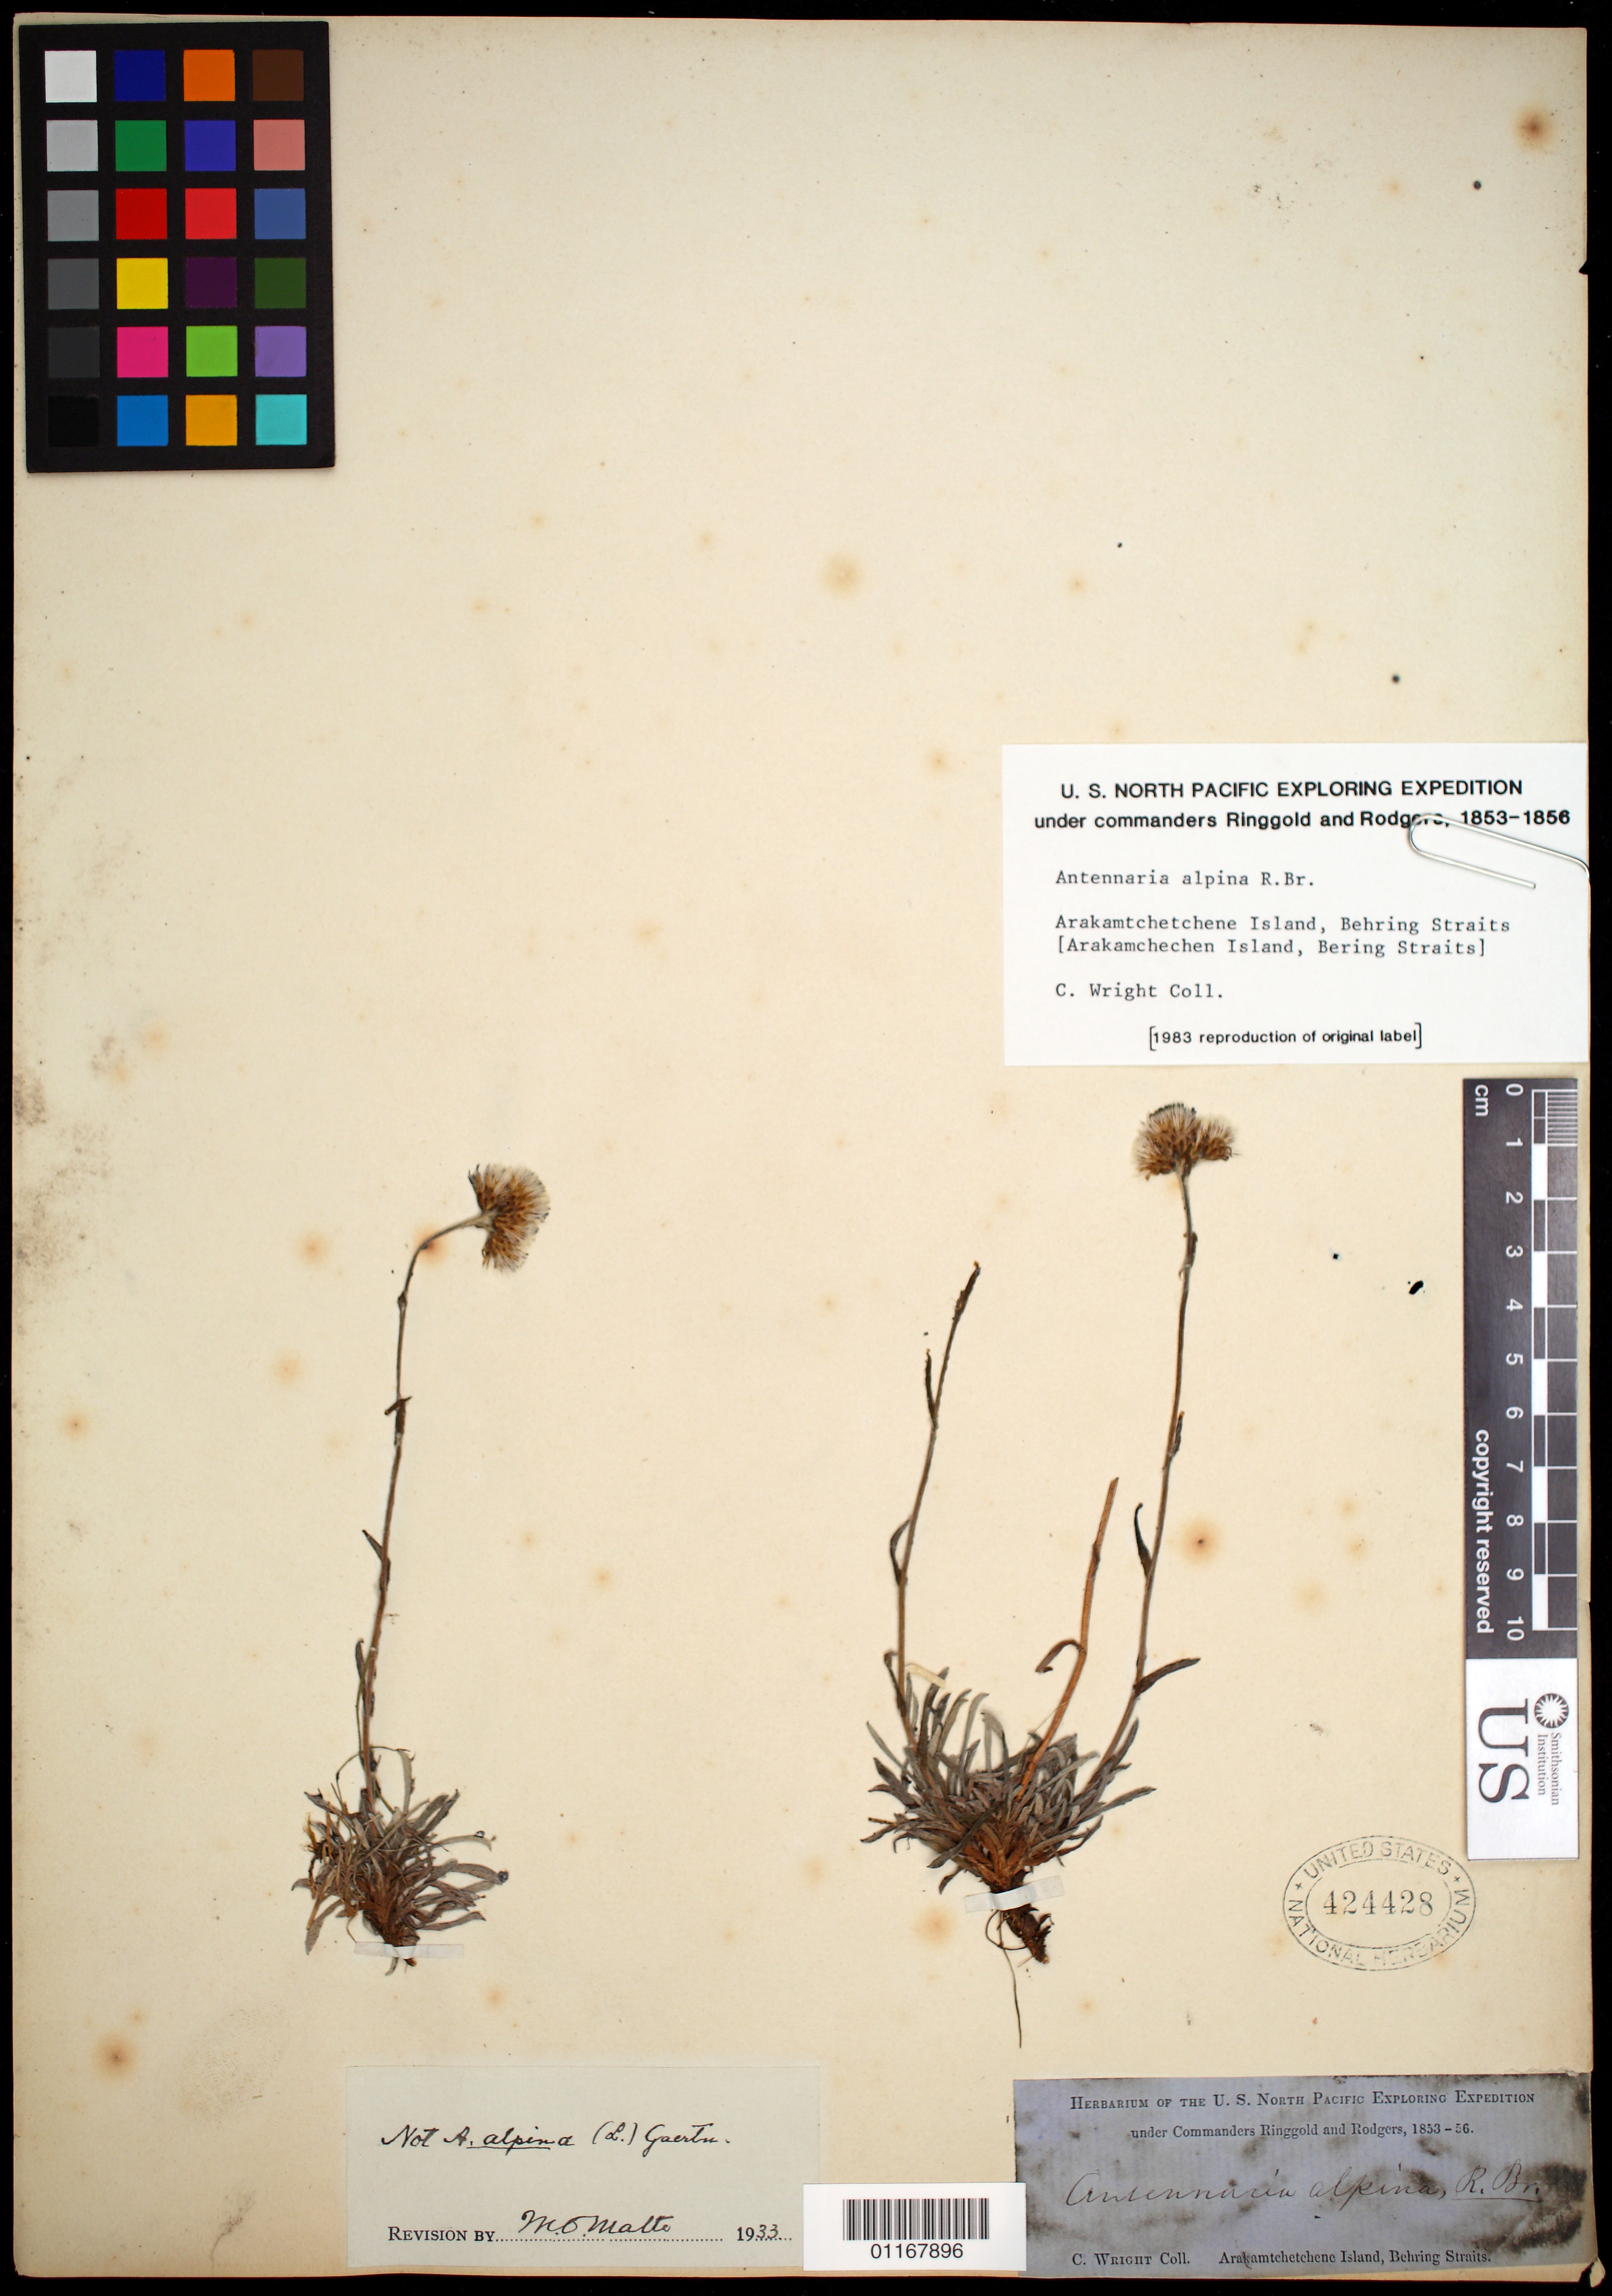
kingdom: Plantae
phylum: Tracheophyta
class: Magnoliopsida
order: Asterales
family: Asteraceae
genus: Antennaria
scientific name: Antennaria alpina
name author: (L.) Gaertn.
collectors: C. Wright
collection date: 1853/1856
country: Russian Federation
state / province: Chukotka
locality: Arakamtchetchene I. Bering's Straits.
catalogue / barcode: US 424428